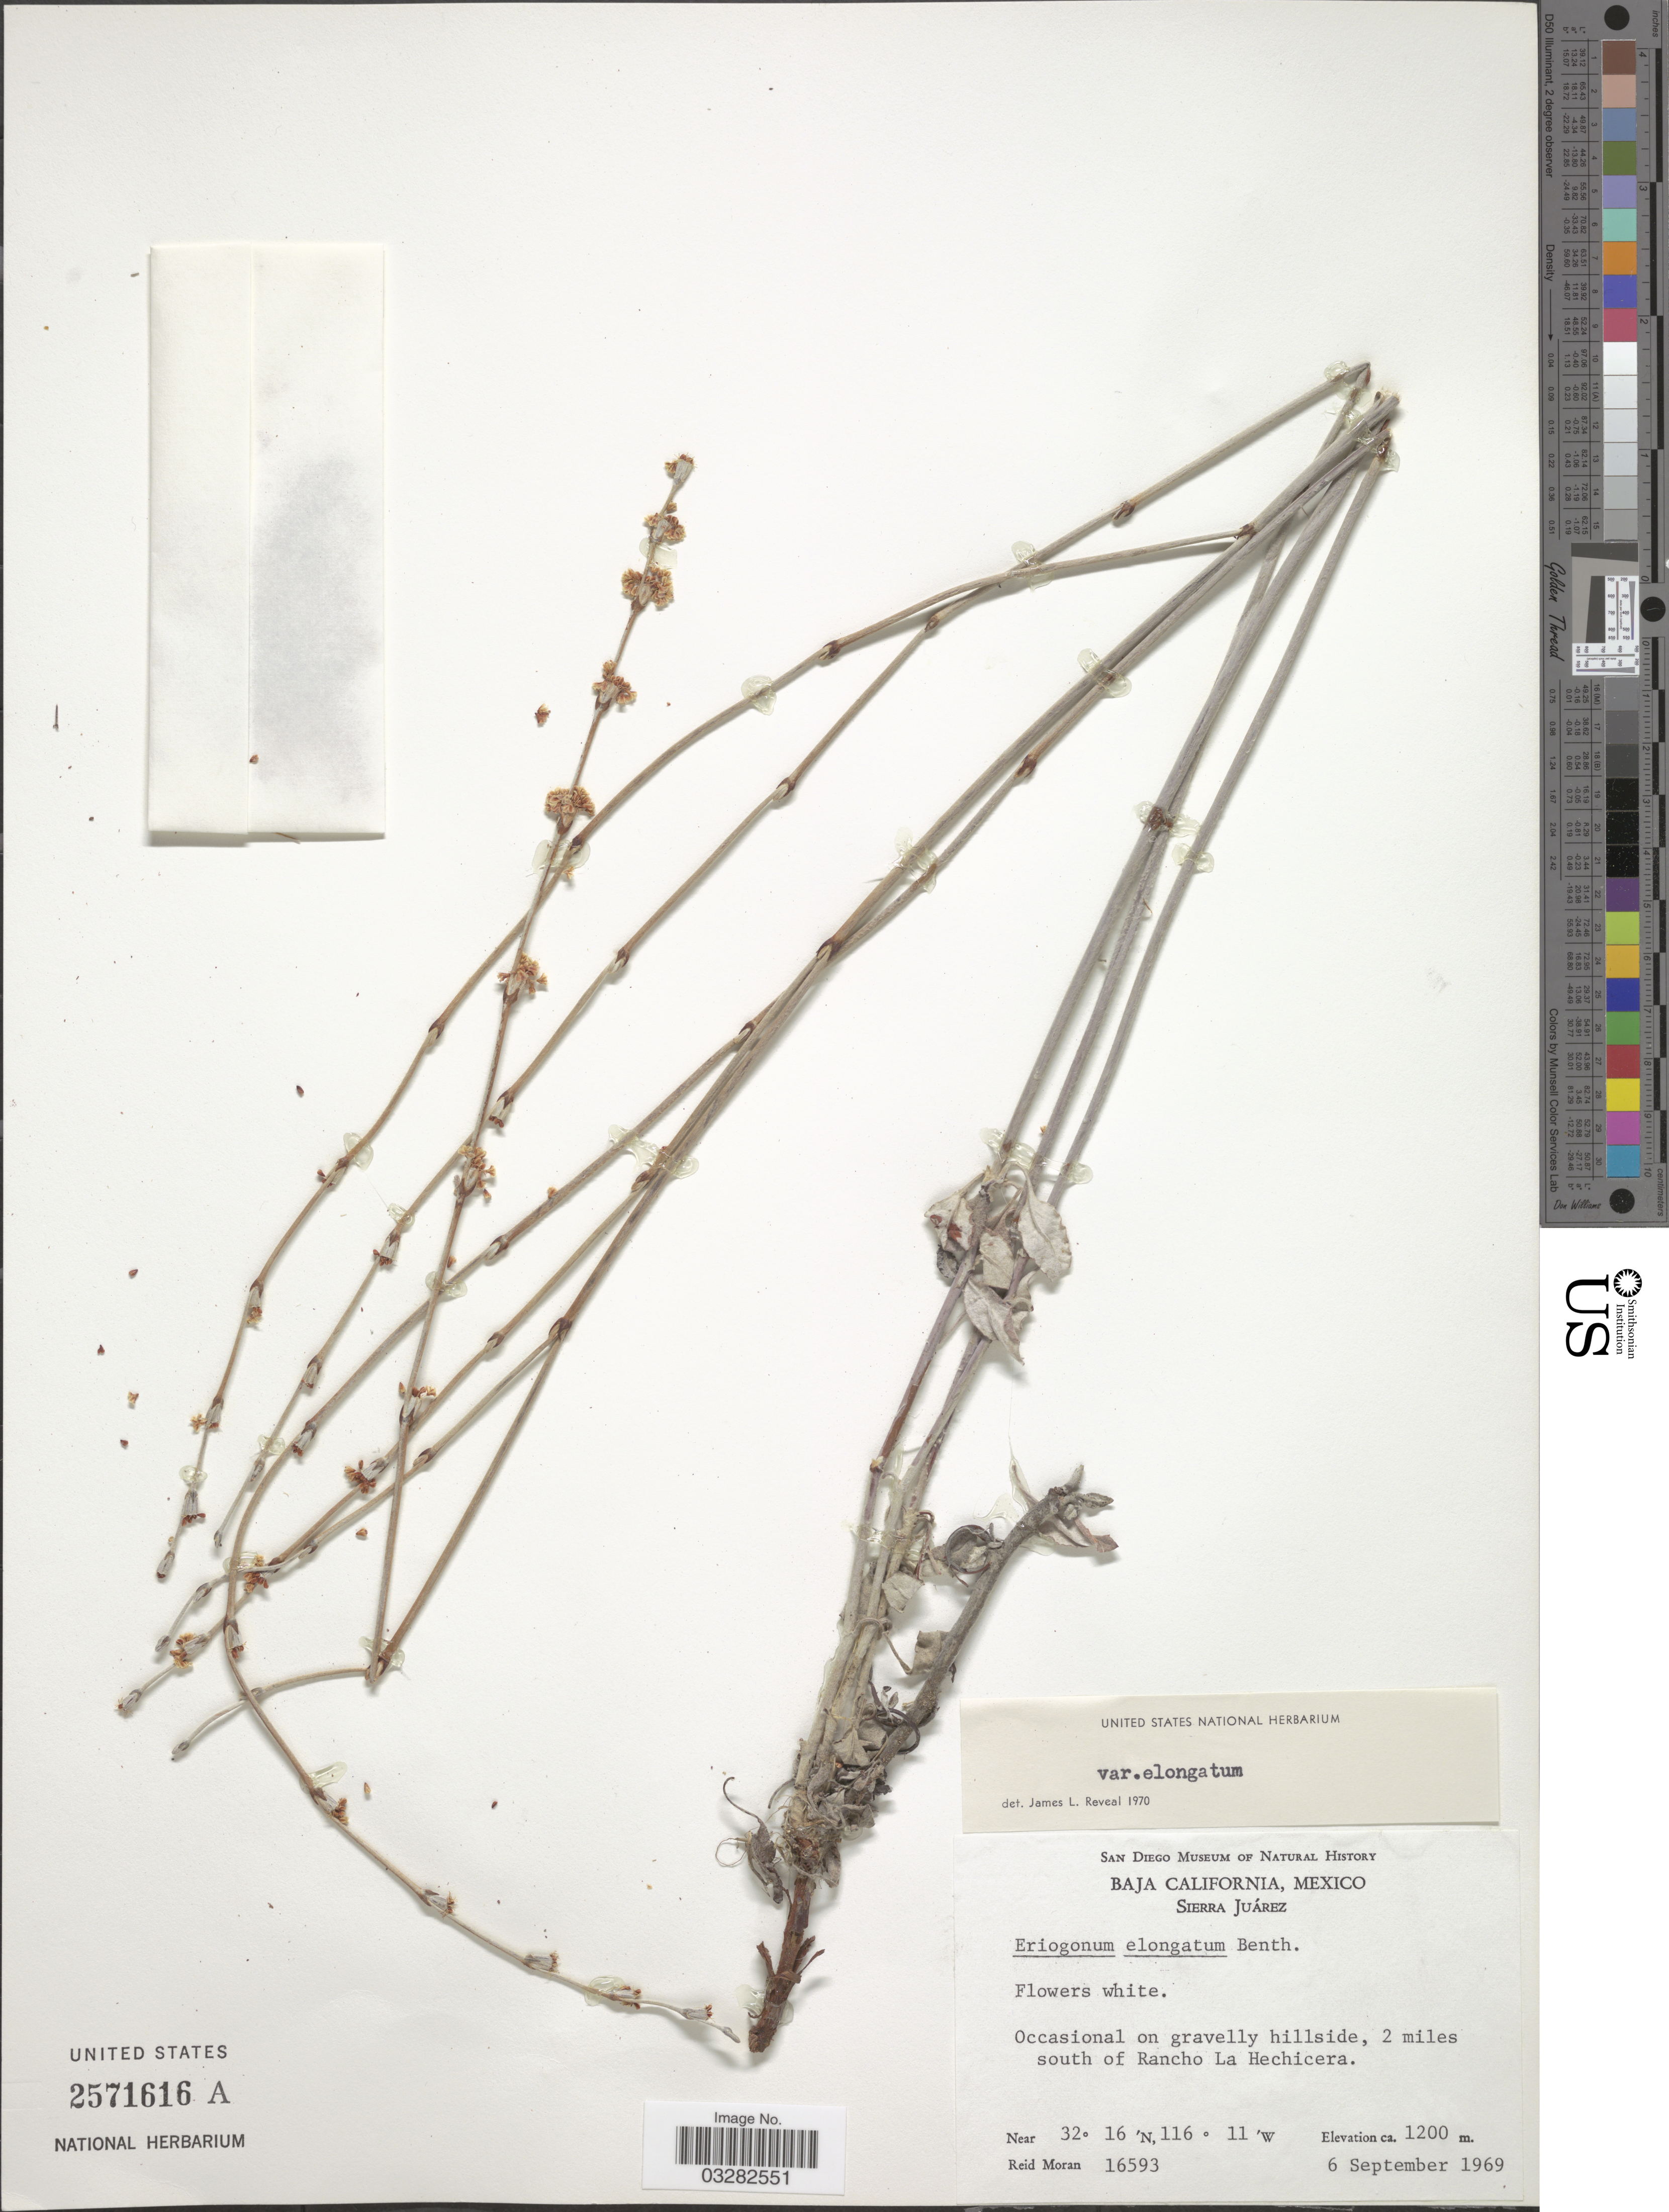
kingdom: Plantae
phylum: Tracheophyta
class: Magnoliopsida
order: Caryophyllales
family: Polygonaceae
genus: Eriogonum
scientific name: Eriogonum elongatum var. elongatum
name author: Benth.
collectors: R. Moran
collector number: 16593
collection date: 1969-09-06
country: Mexico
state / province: Baja California Norte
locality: Sierra Juárez. 2 miles south of Rancho La Hechicera.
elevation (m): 1200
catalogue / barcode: US 2571616A